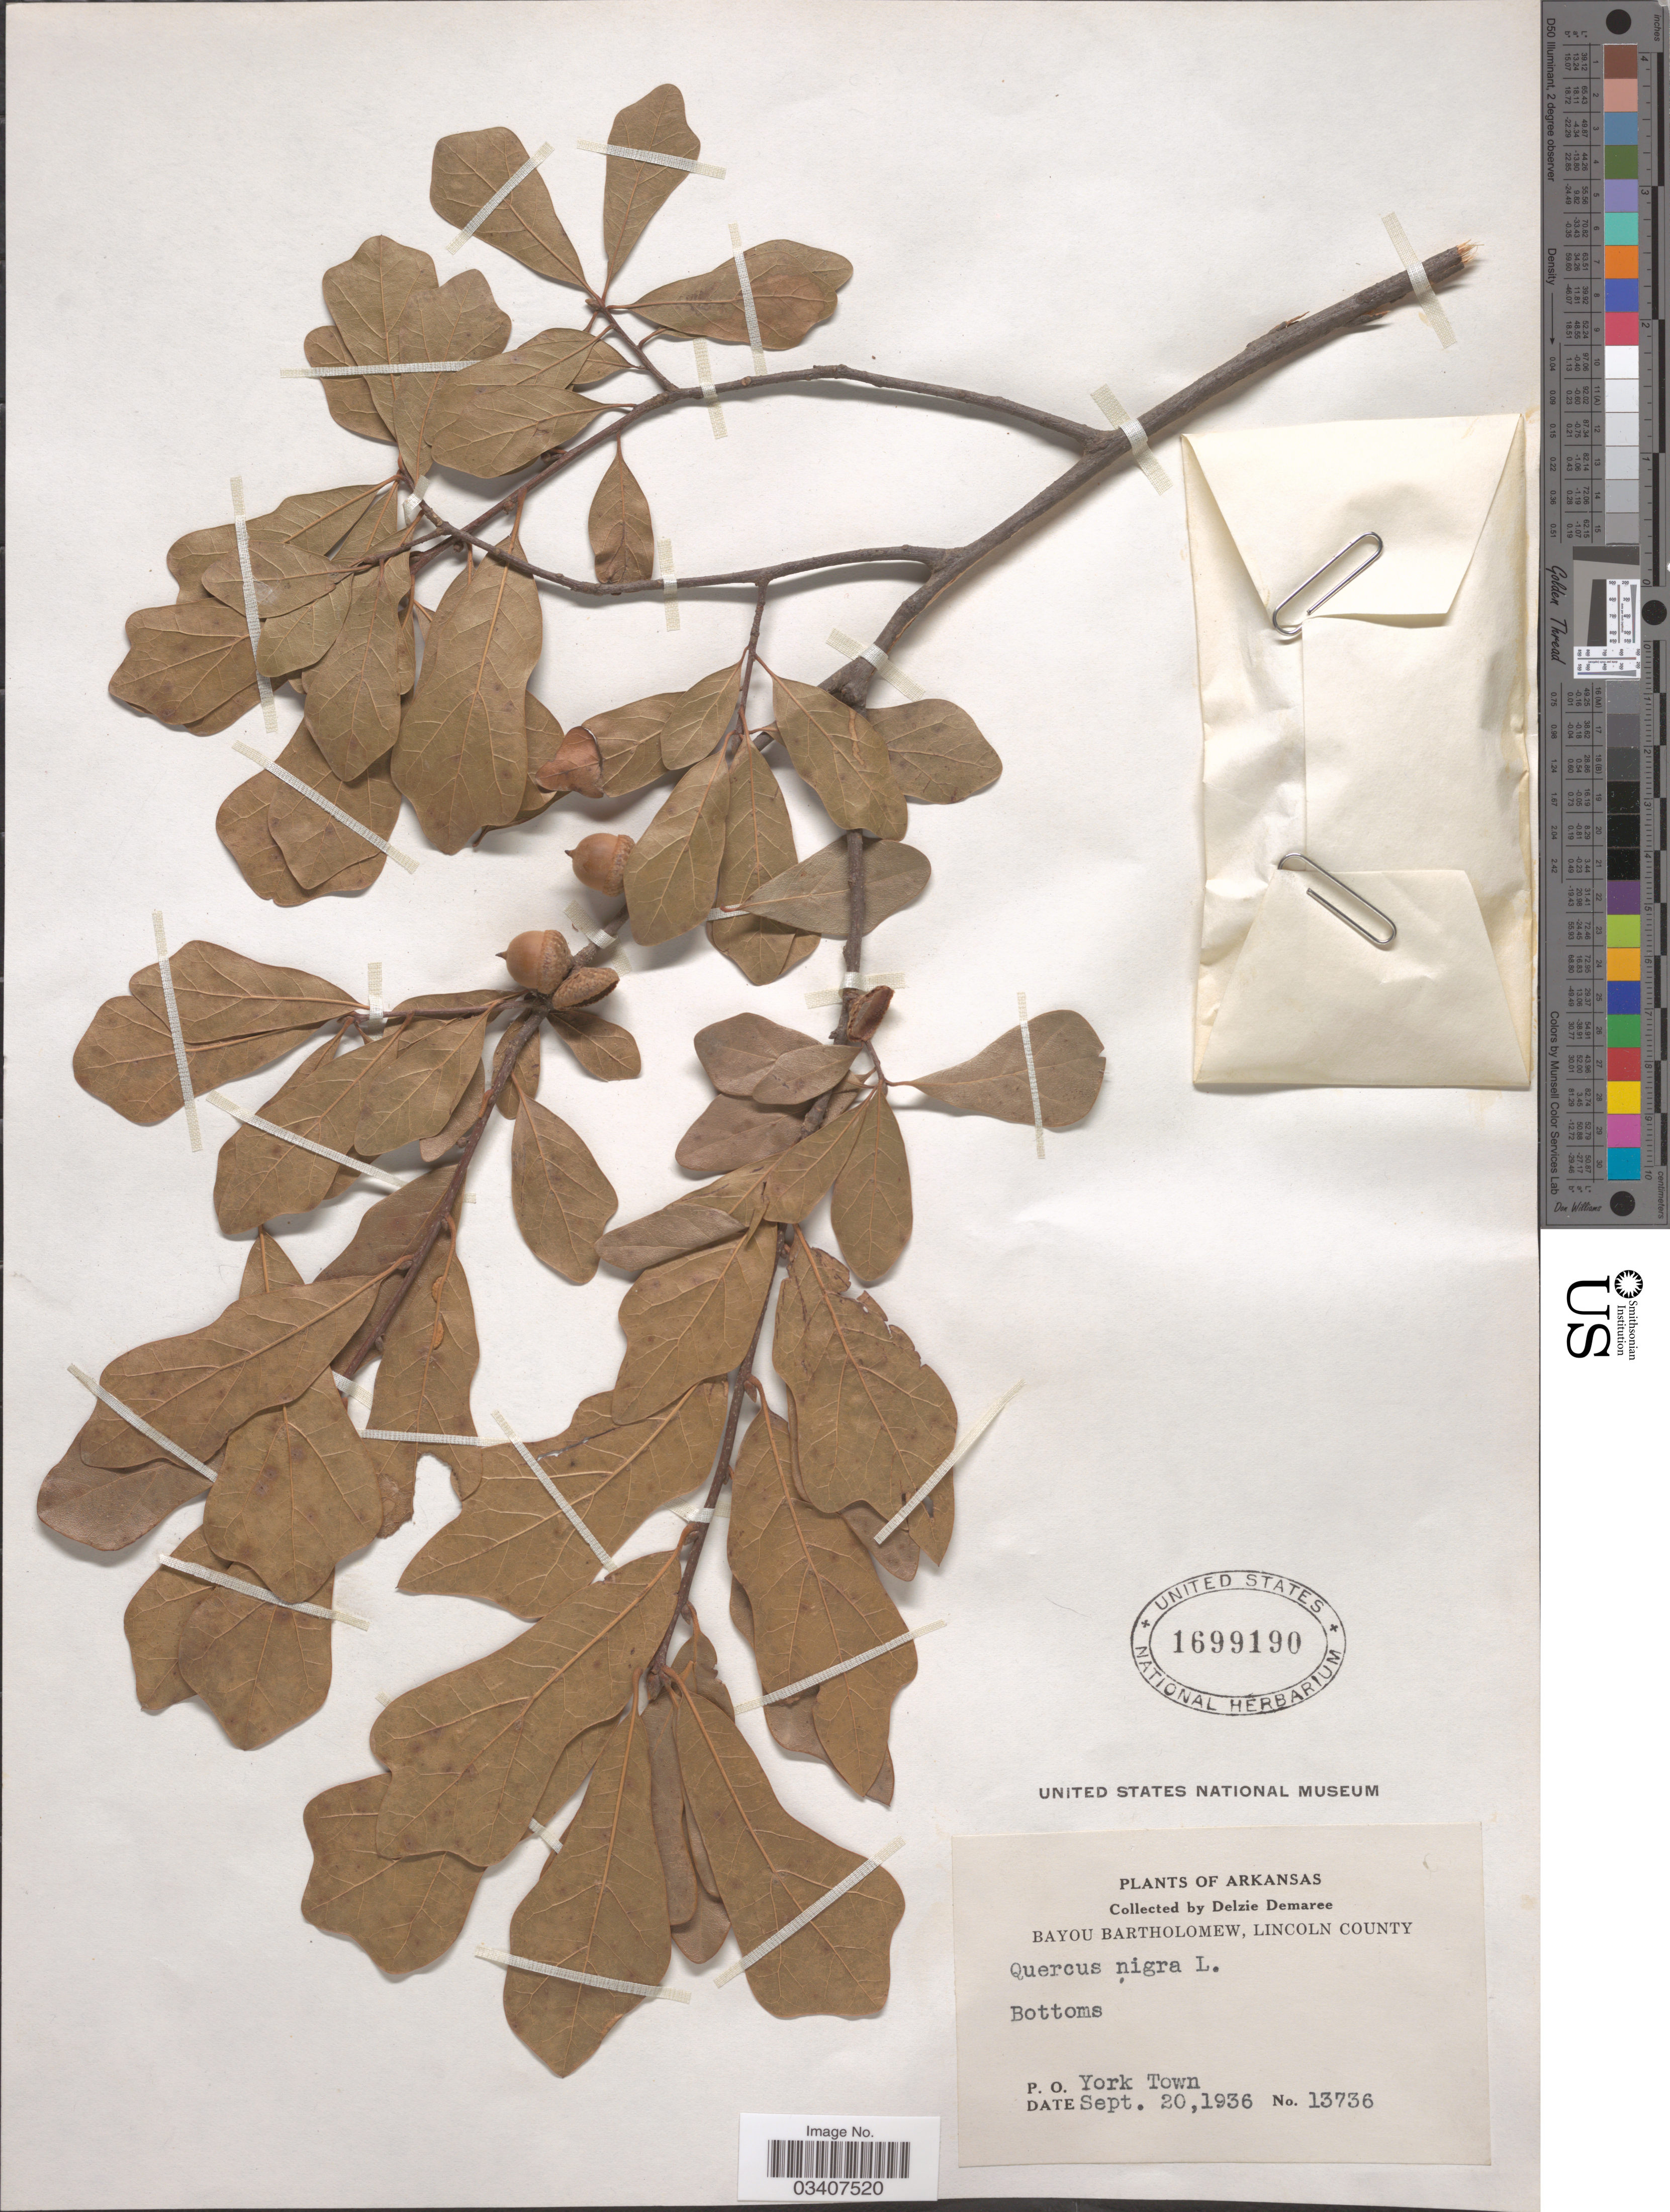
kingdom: Plantae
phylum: Tracheophyta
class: Magnoliopsida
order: Fagales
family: Fagaceae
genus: Quercus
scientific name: Quercus nigra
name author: L.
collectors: D. Demaree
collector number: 13736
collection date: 1936-09-20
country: United States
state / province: Arkansas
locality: Bayou Bartholomew, Lincoln County. P.O. York Town.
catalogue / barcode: US 1699190